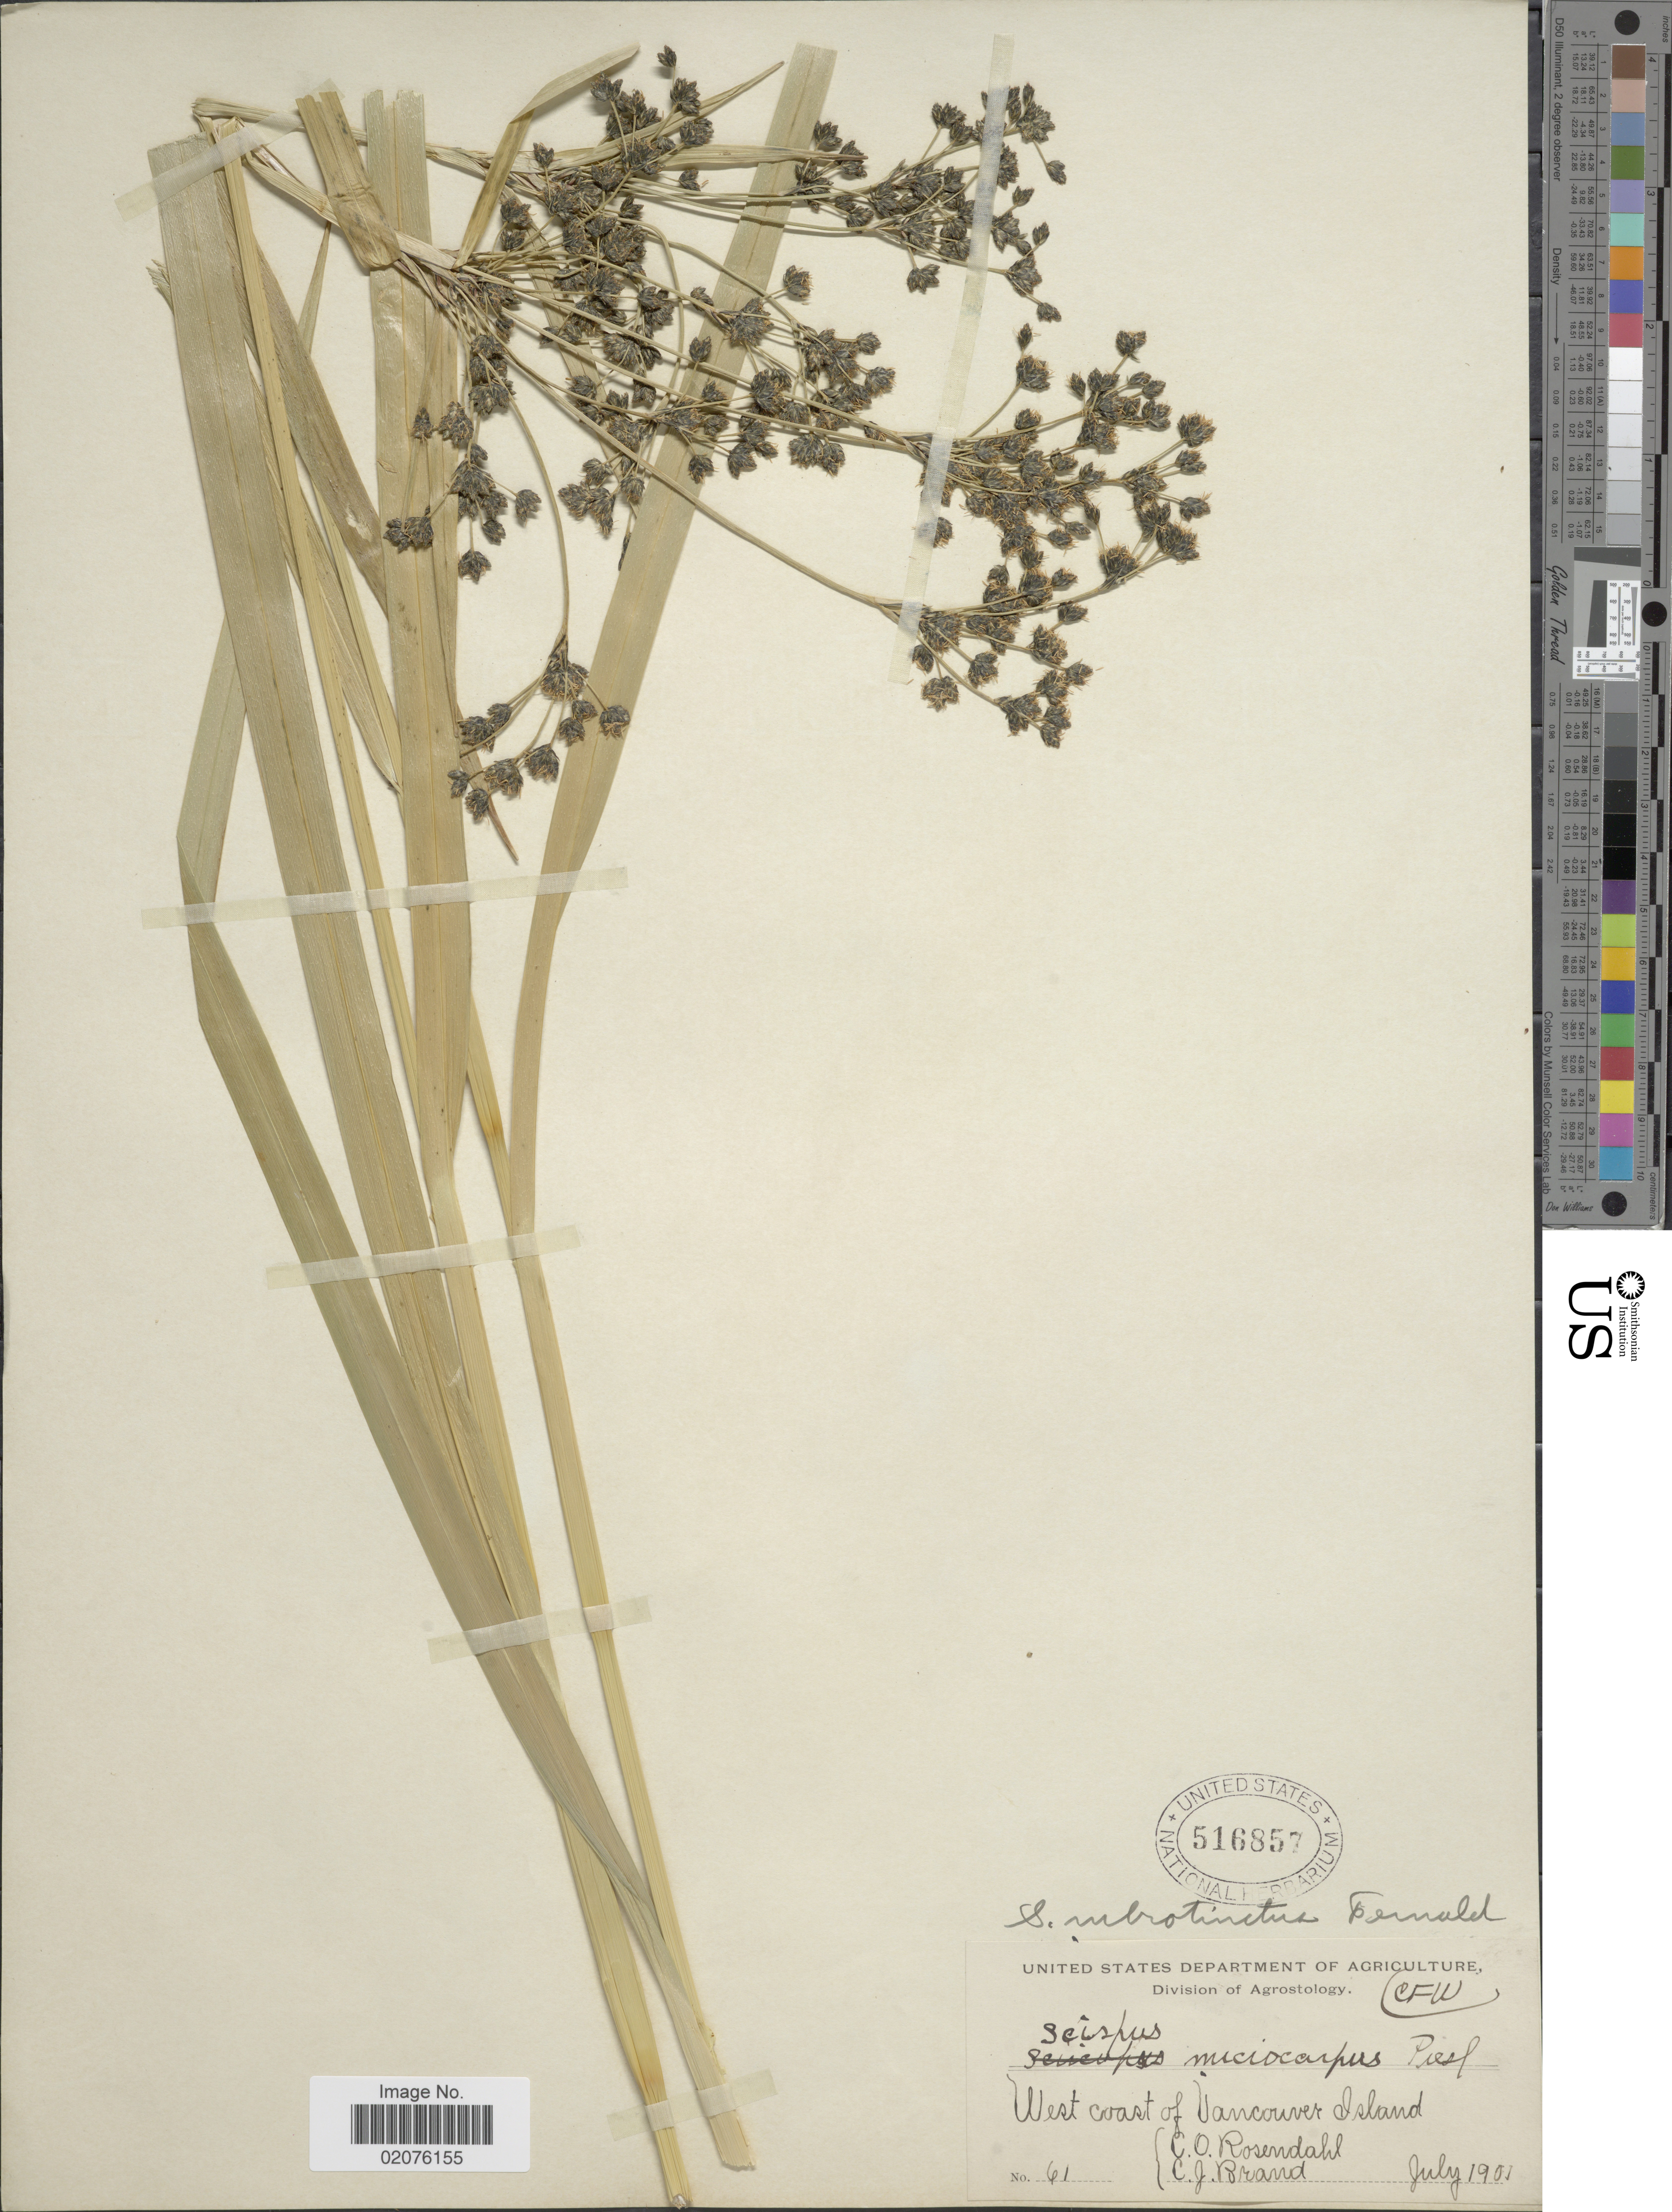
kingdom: Plantae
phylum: Tracheophyta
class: Liliopsida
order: Poales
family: Cyperaceae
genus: Scirpus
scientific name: Scirpus microcarpus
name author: J. Presl & C. Presl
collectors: C. O. Rosendahl & C. J. Brand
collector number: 61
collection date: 1901-07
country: Canada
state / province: British Columbia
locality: West coast of Vancouver Island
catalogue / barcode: US 516857